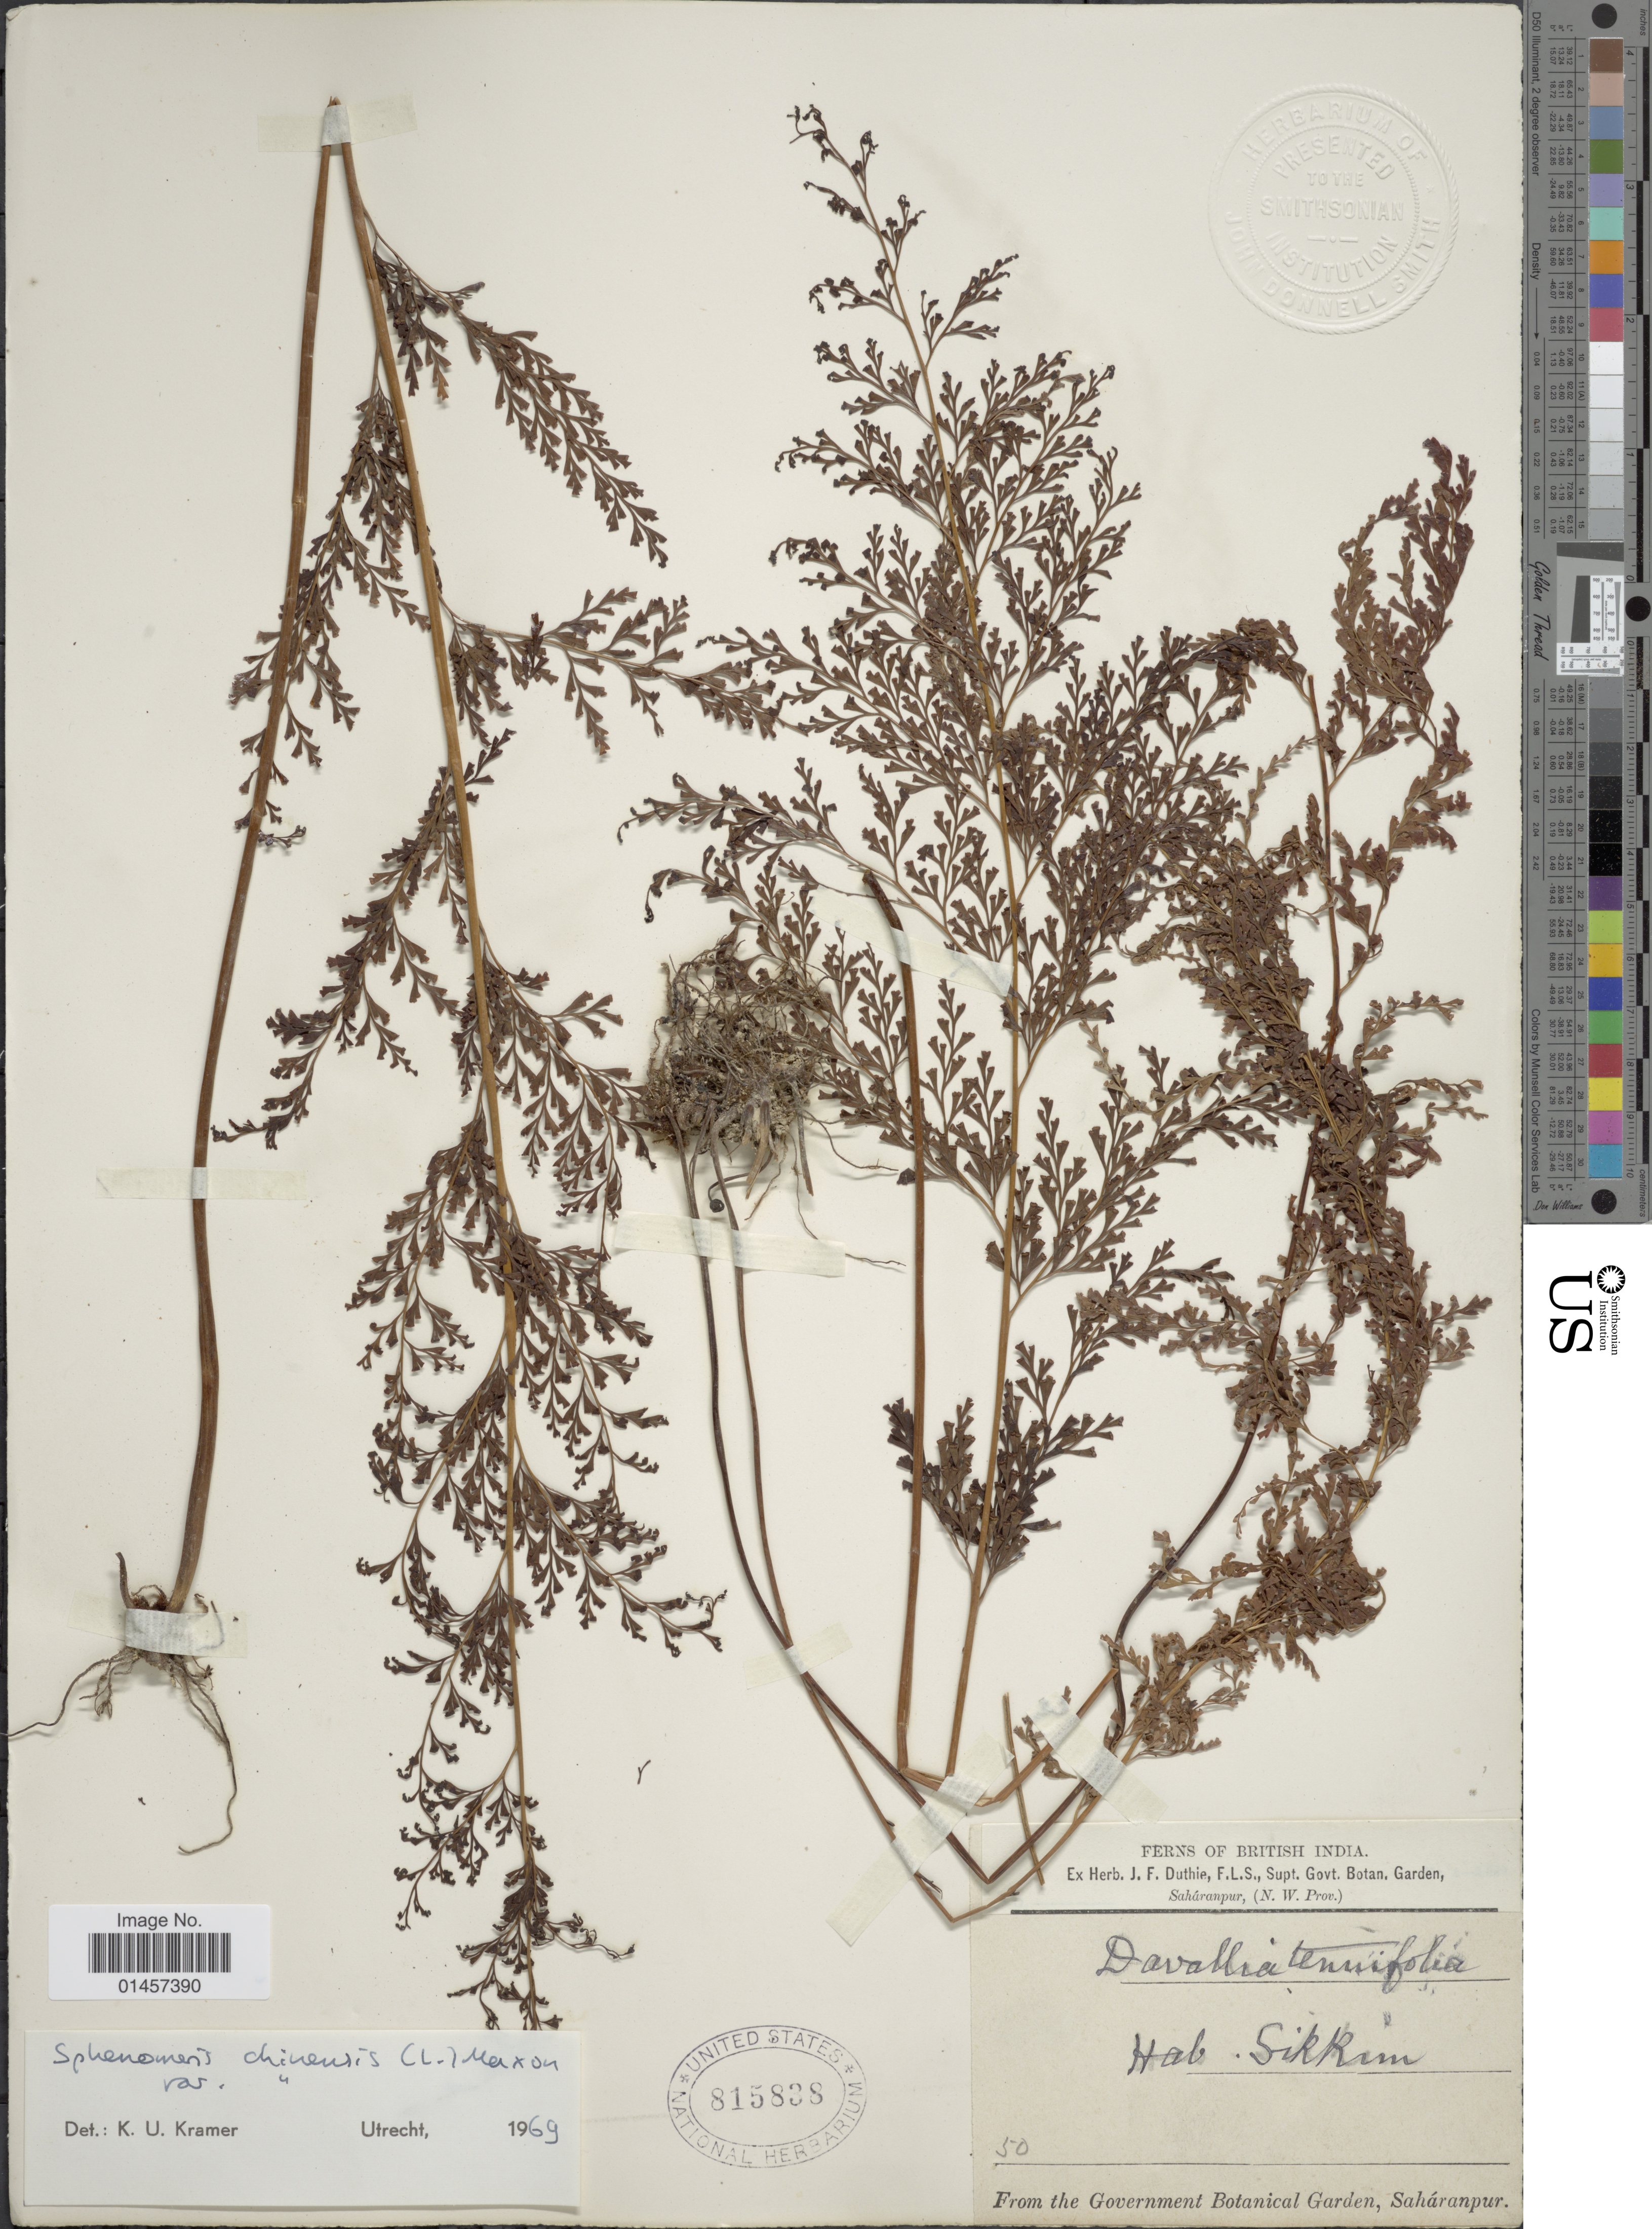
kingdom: Plantae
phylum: Tracheophyta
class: Polypodiopsida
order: Polypodiales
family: Lindsaeaceae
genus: Sphenomeris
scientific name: Sphenomeris chinensis var. chinensis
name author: (L.) Maxon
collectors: ex herb. J. F. Duthie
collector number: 50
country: India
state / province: Sikkim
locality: British India, Sikkim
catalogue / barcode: US 815838